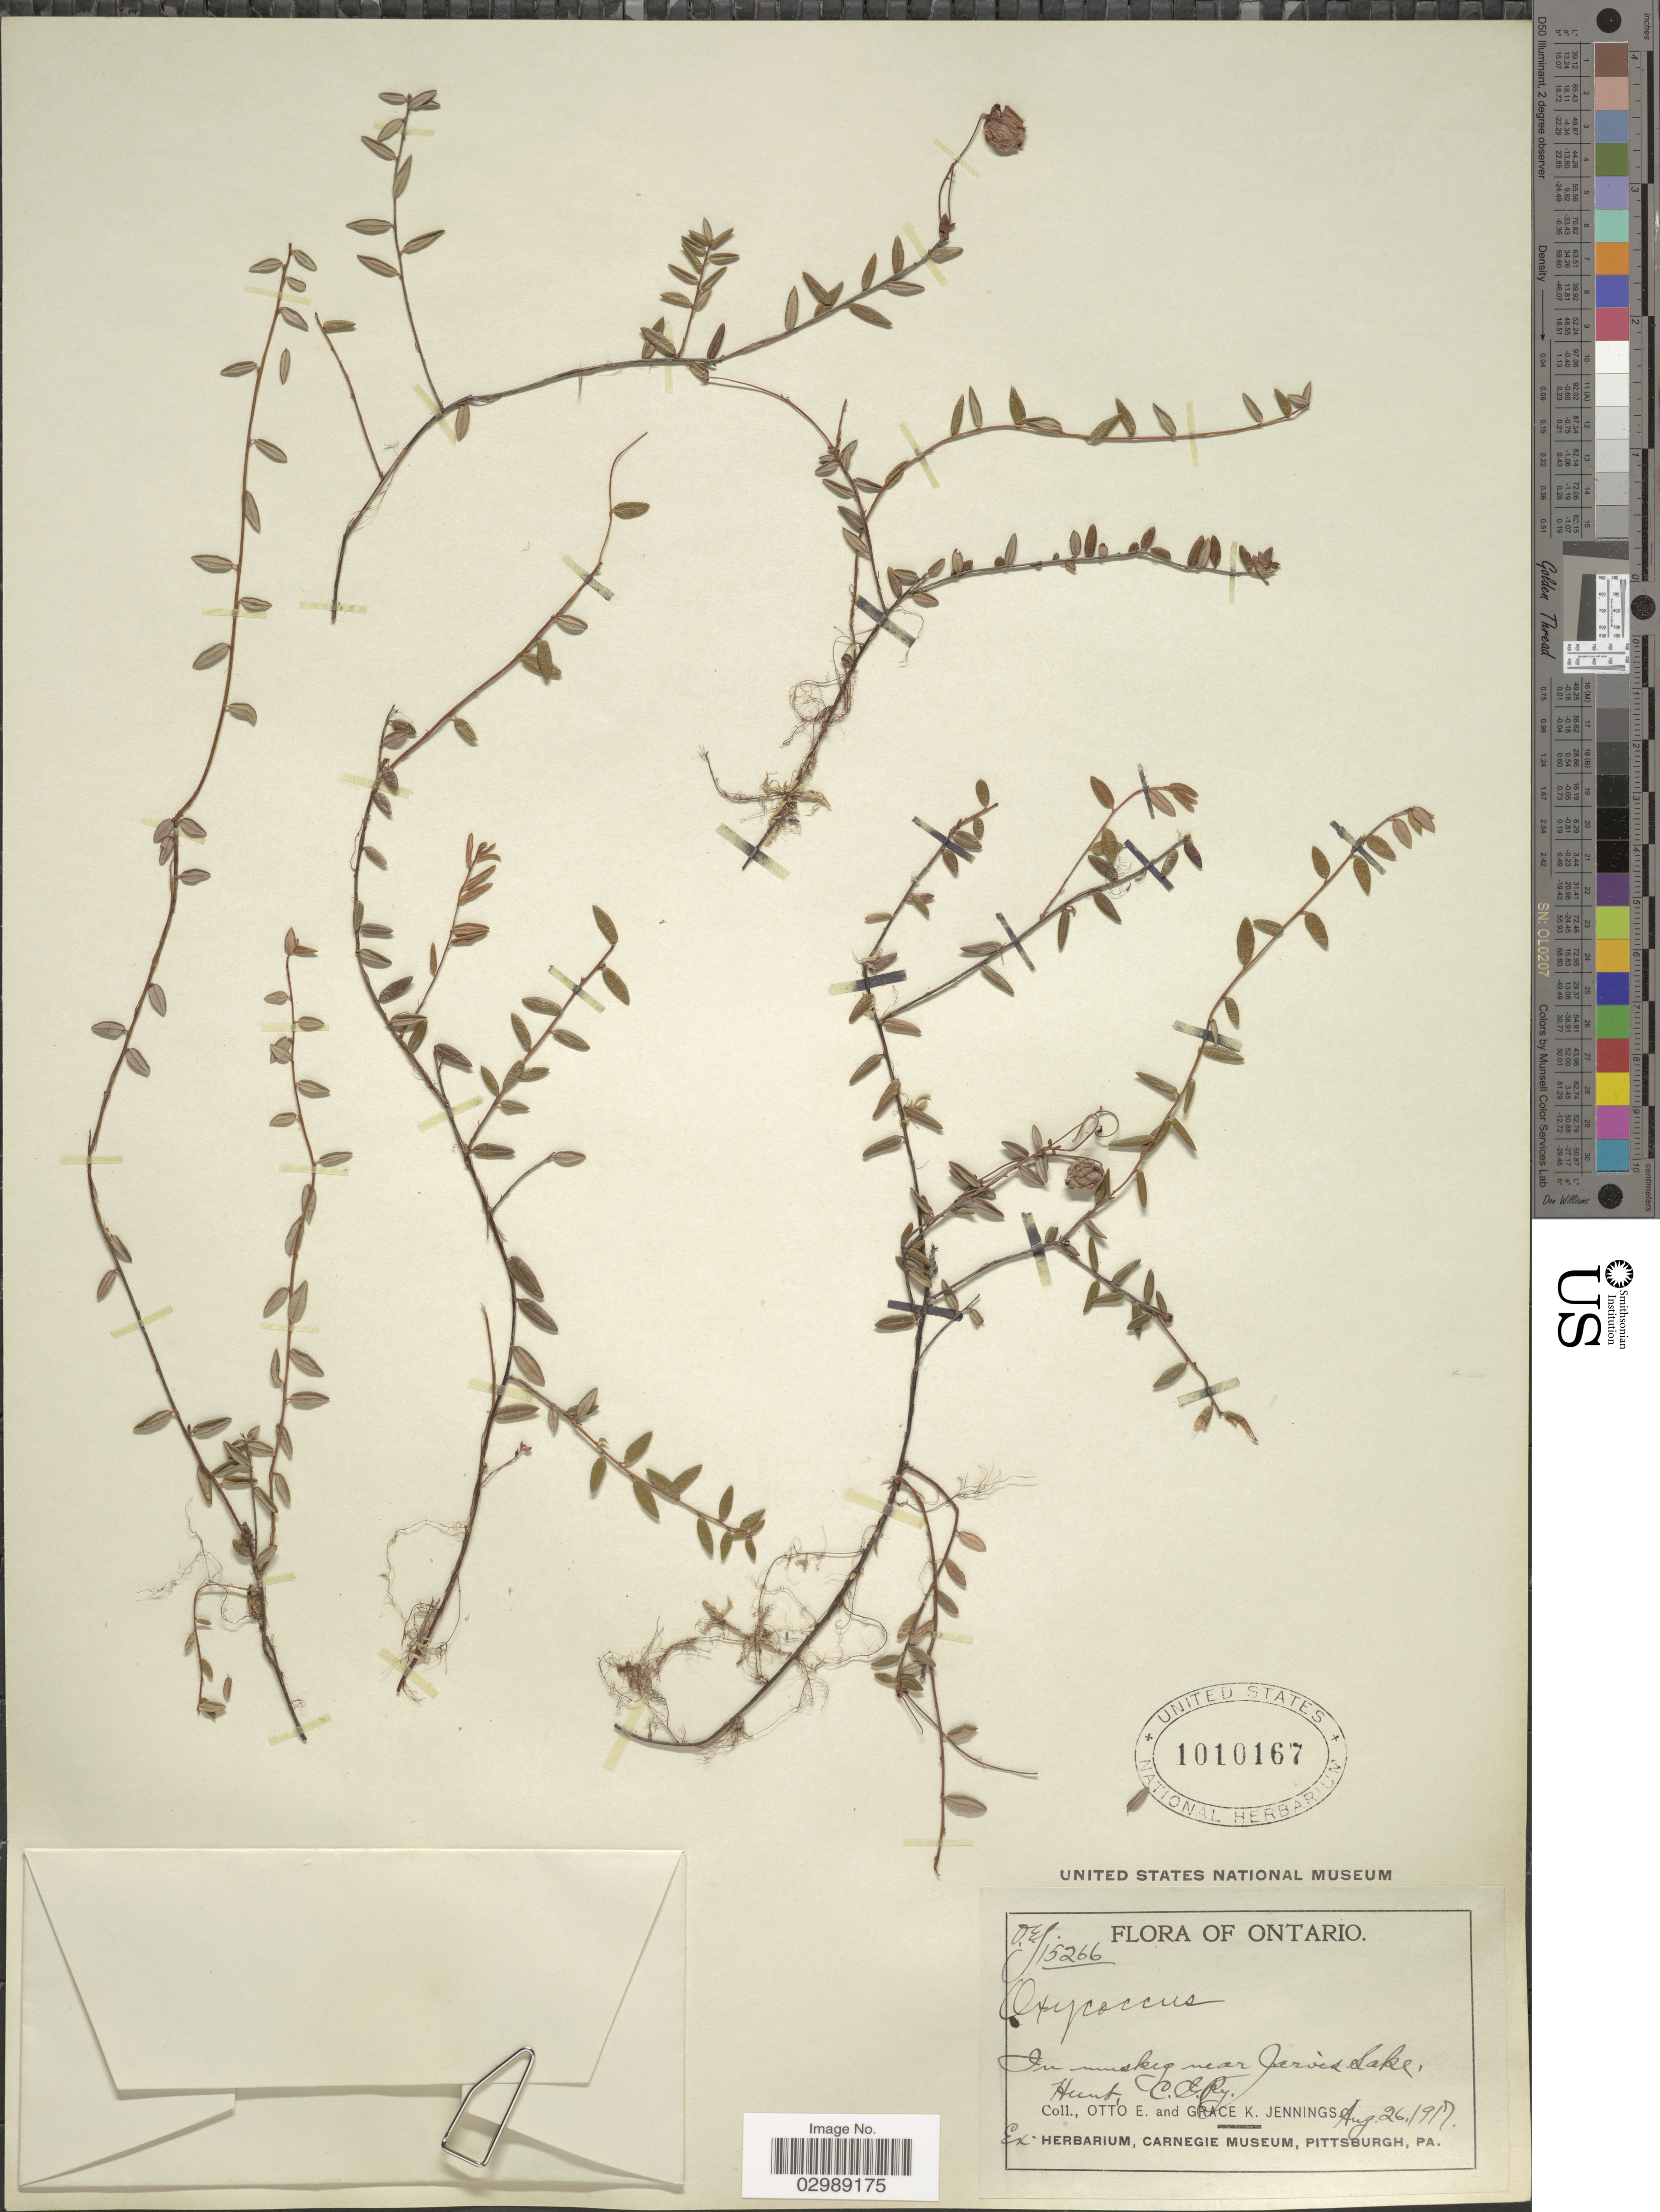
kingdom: Plantae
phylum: Tracheophyta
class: Magnoliopsida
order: Ericales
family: Ericaceae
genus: Vaccinium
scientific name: Vaccinium oxycoccos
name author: L.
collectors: O. E. Jennings & G. K. Jennings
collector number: OEJ 15266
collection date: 1917-08-26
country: Canada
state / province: Ontario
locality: In muskeg near Jarvis Lake, Hunt, CG.Ry.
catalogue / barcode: US 1010167